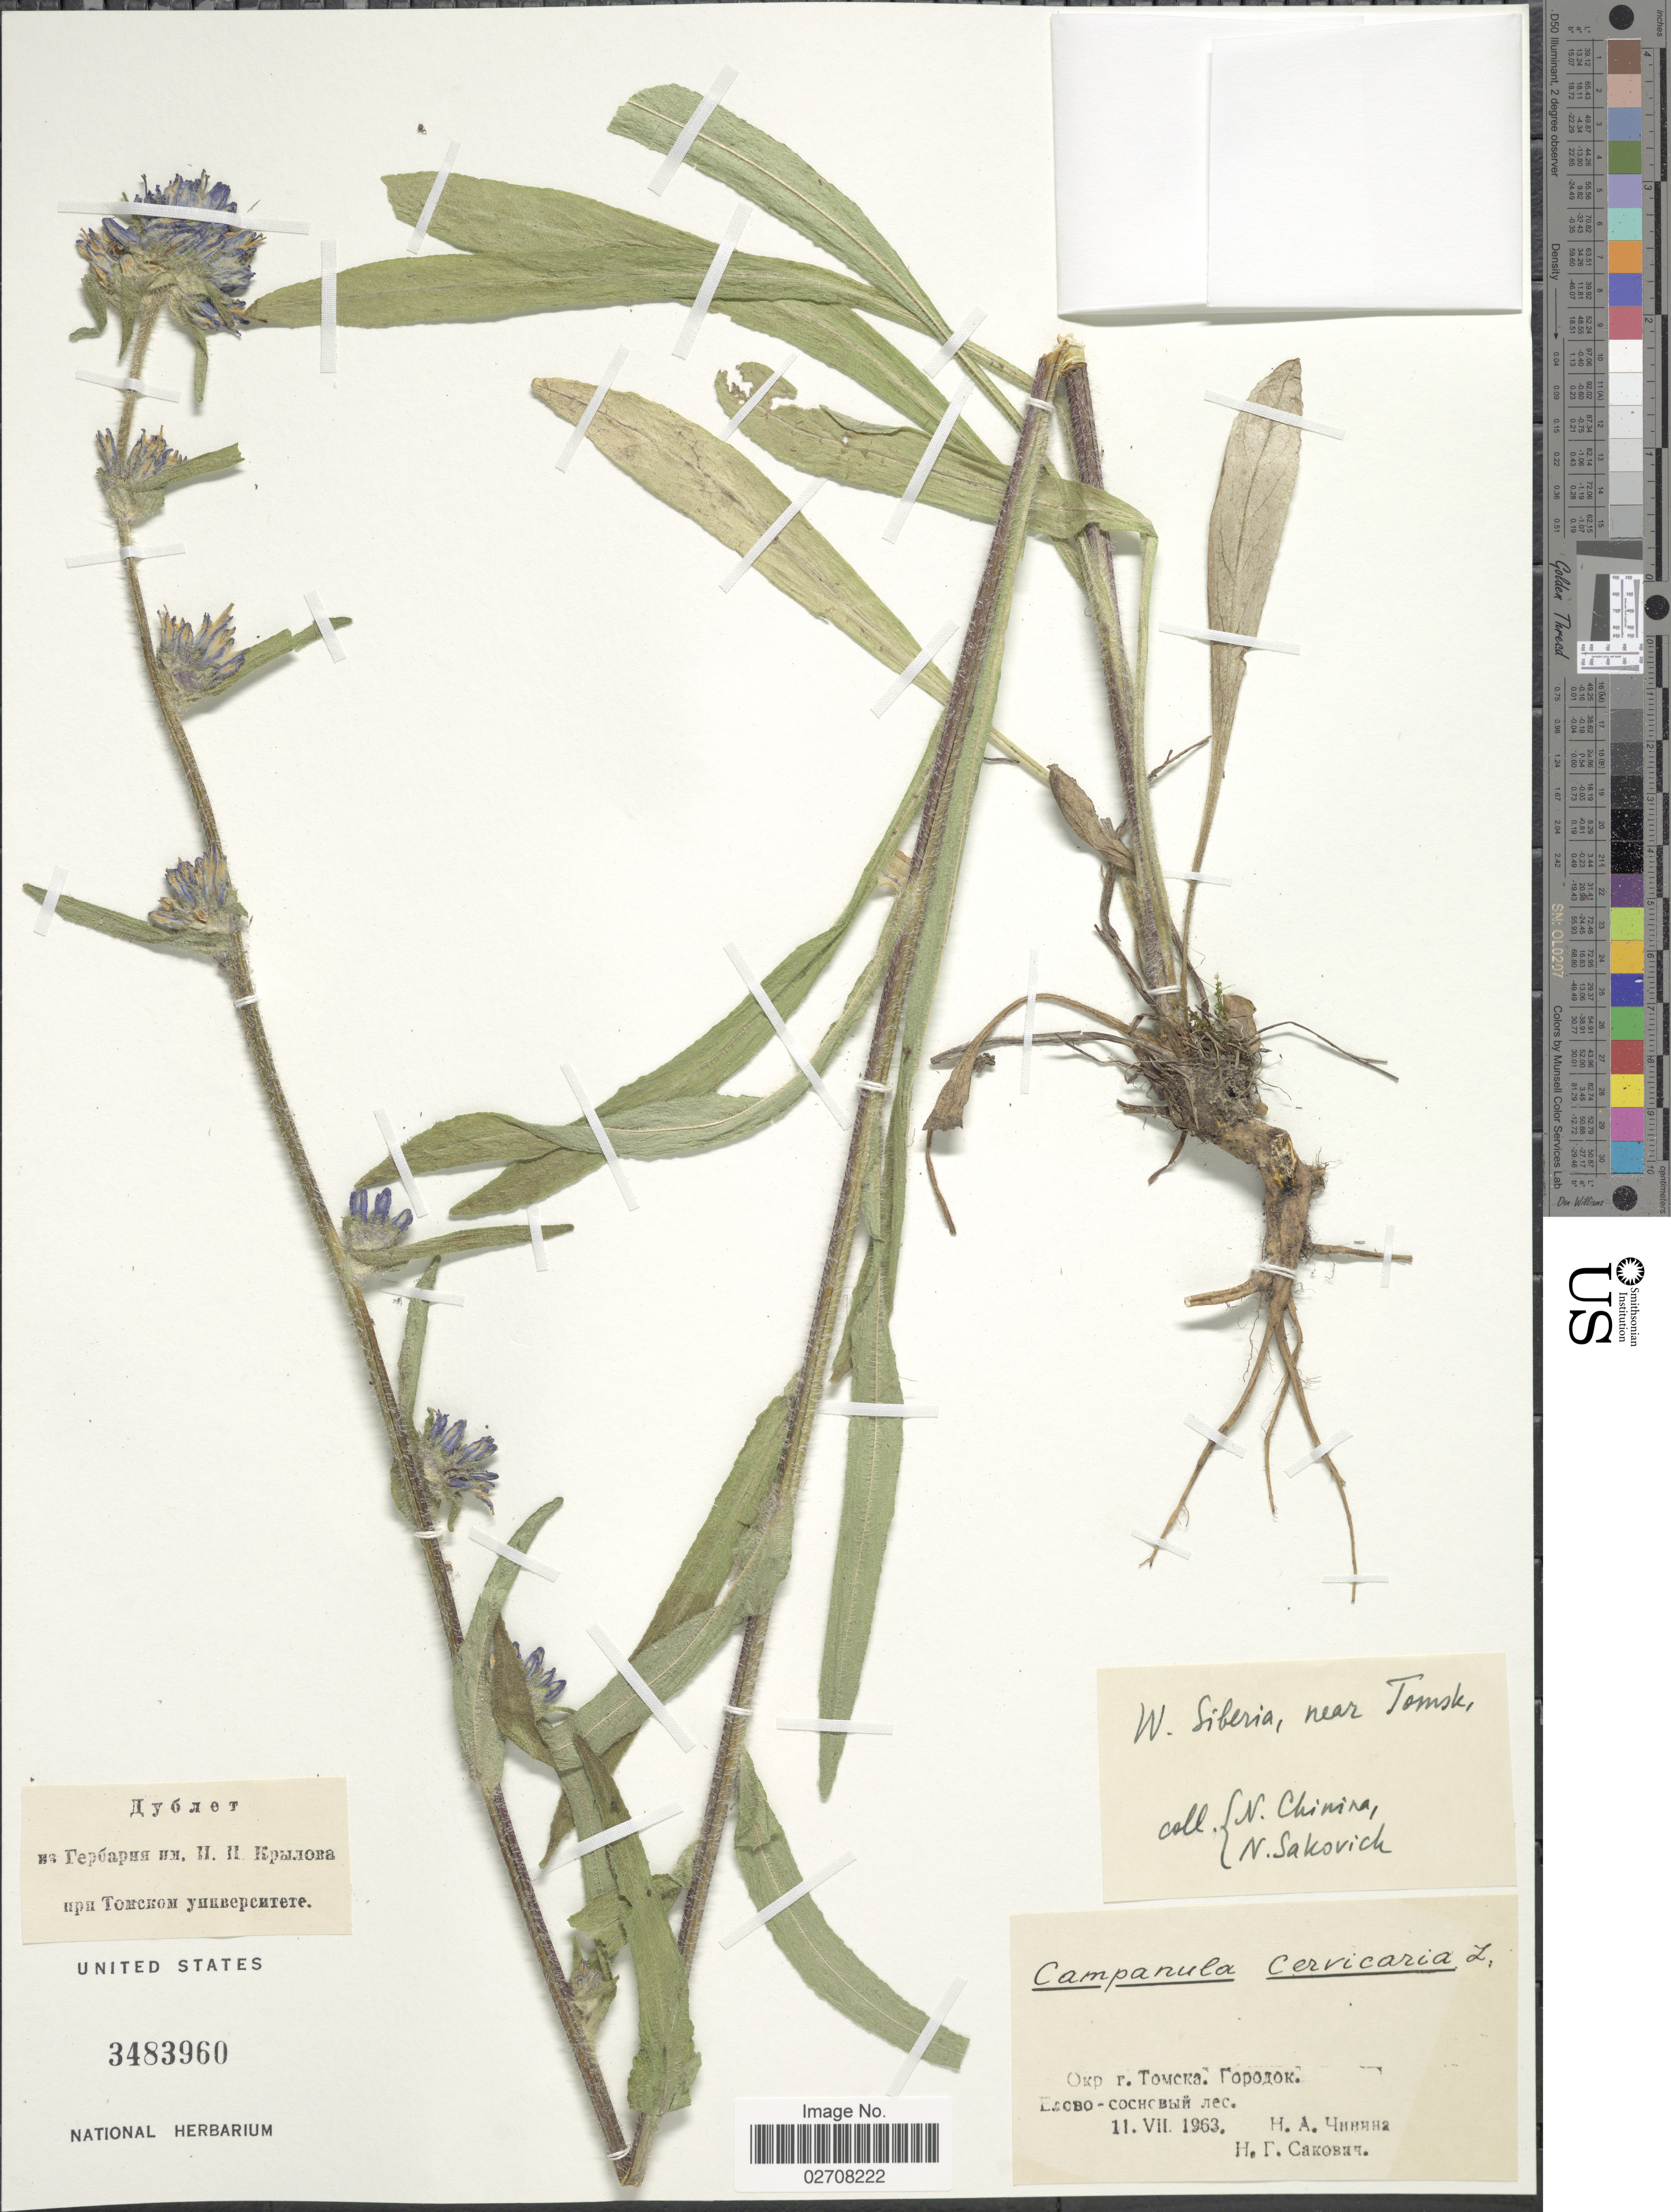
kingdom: Plantae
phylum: Tracheophyta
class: Magnoliopsida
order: Asterales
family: Campanulaceae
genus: Campanula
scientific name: Campanula cervicaria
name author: L.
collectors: N. Chinina & N. Sakovich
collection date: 1963-07-11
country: Russian Federation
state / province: Tyumen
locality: W. Siberia, near Tomsk.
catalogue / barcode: US 3483960